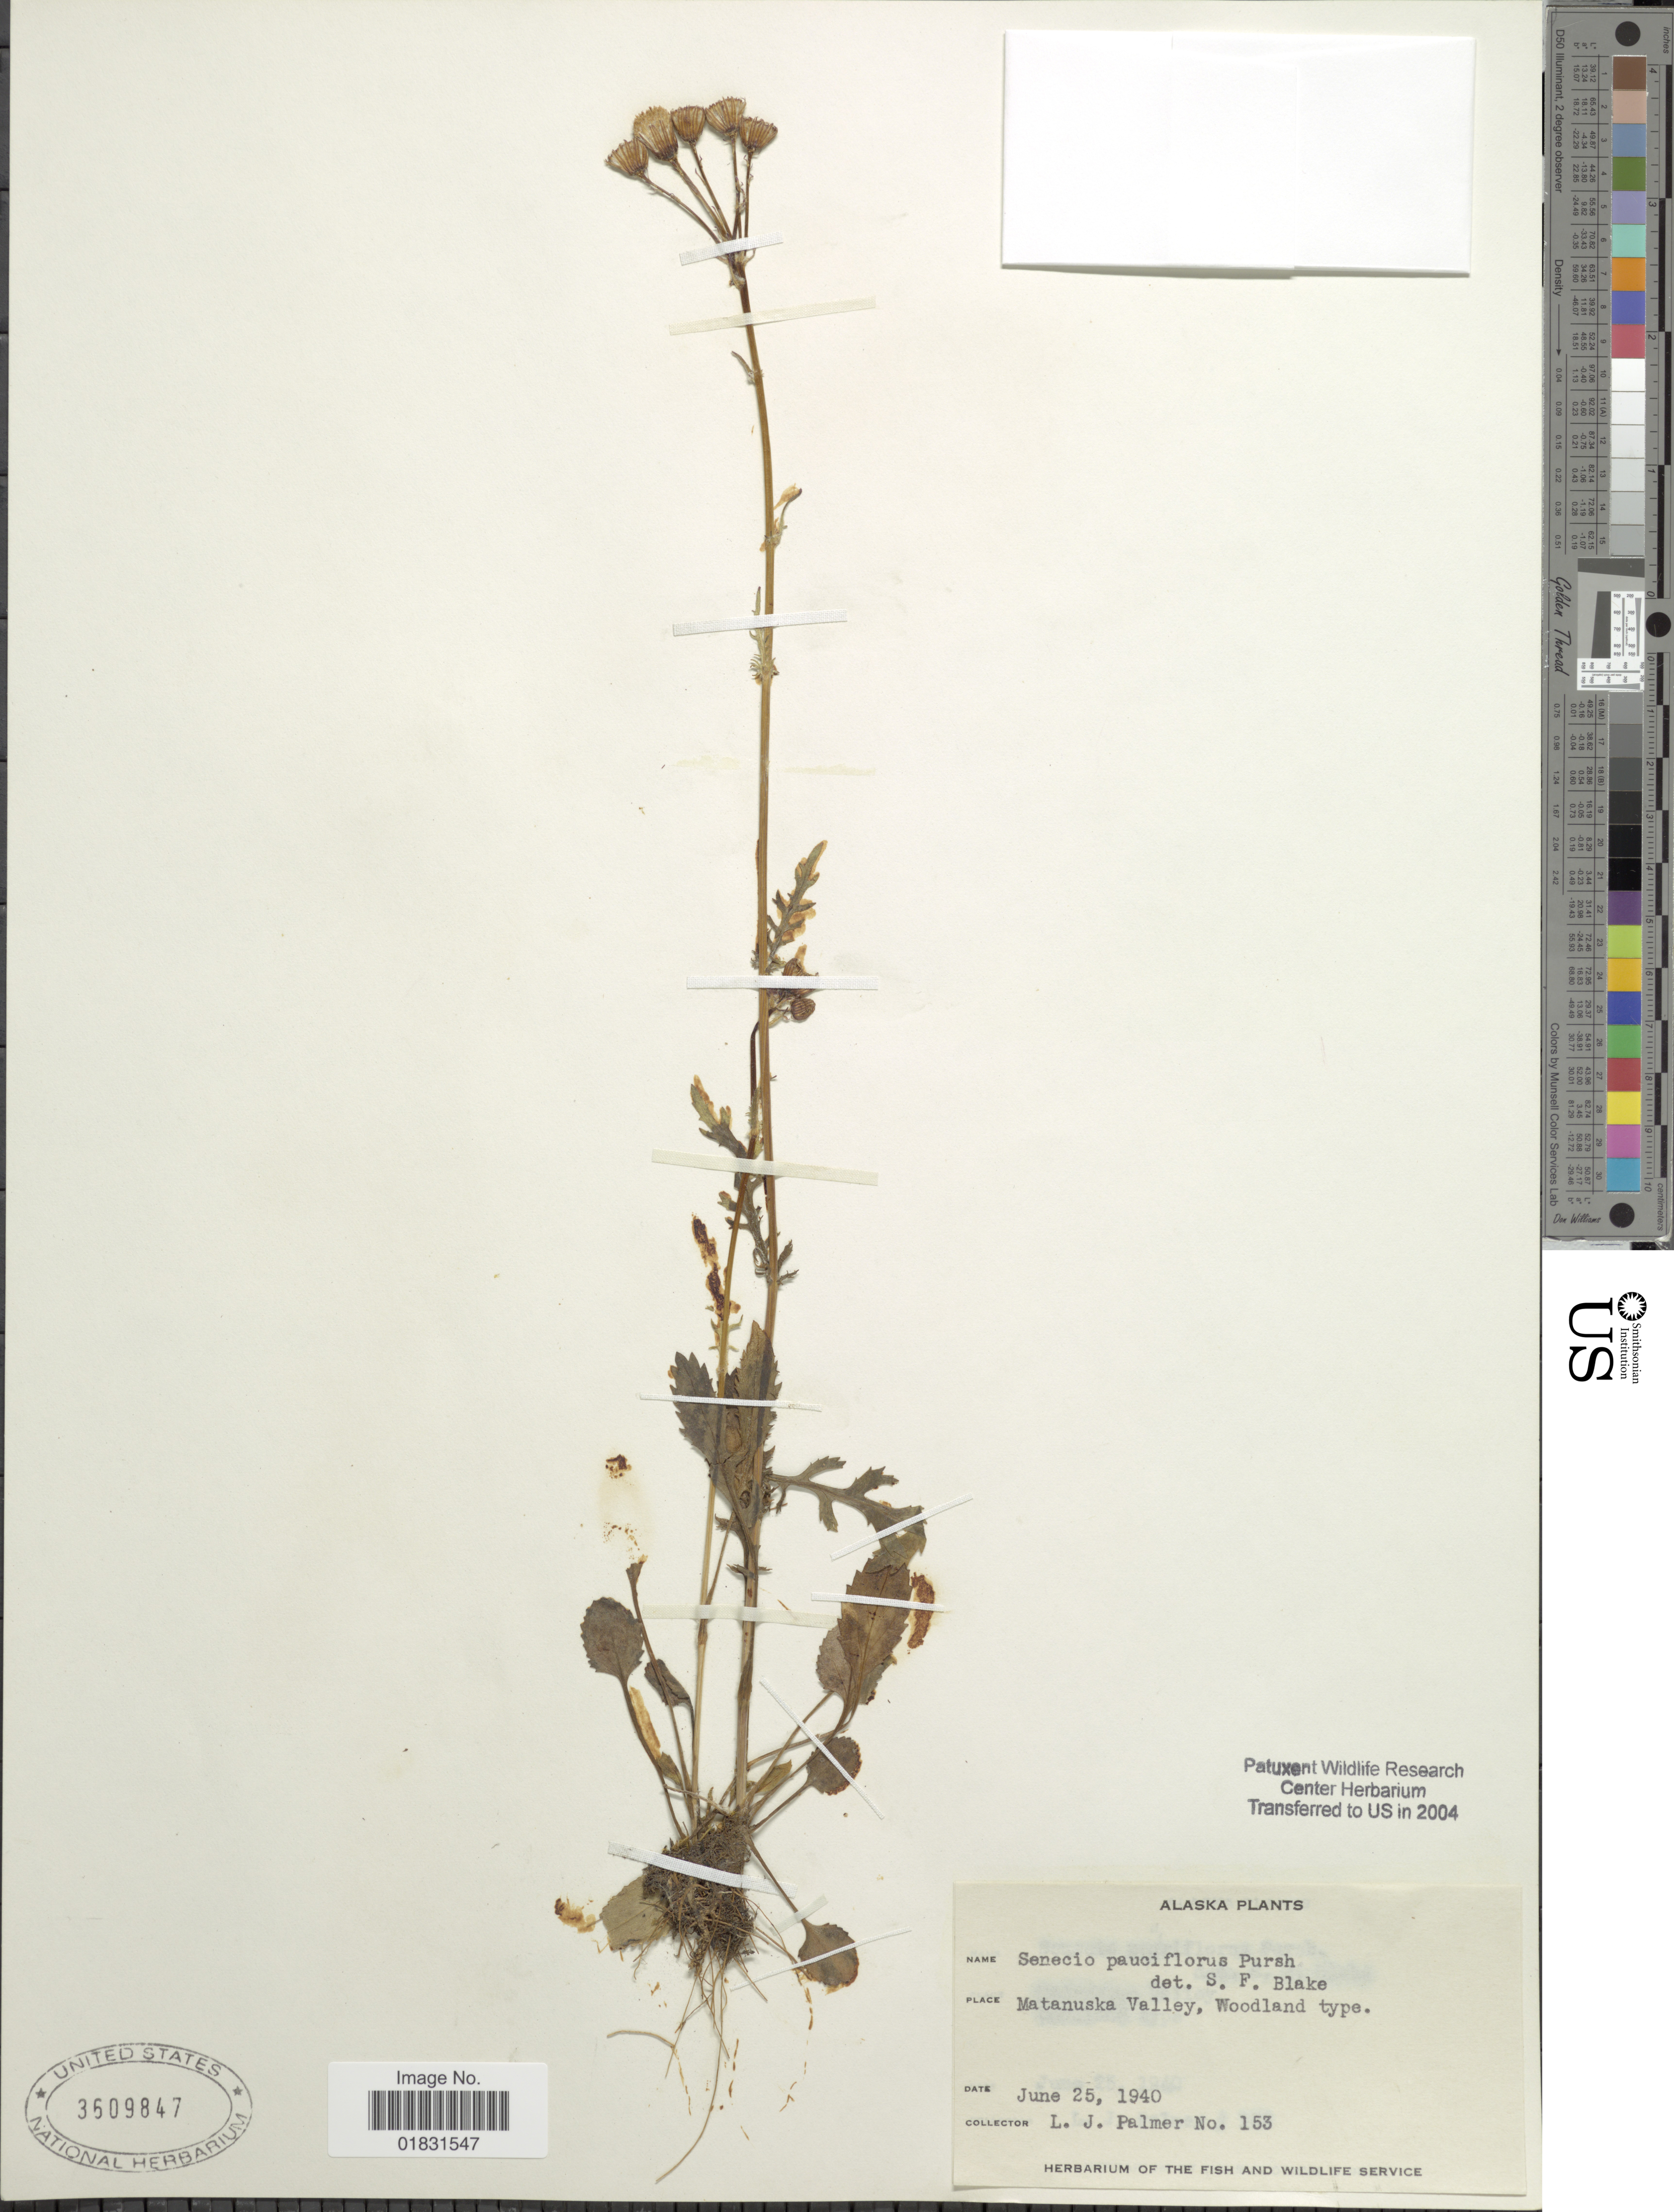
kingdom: Plantae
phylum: Tracheophyta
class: Magnoliopsida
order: Asterales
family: Asteraceae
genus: Packera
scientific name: Packera pauciflora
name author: (Pursh) W.A. Weber & Á. Löve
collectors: L. J. Palmer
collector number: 153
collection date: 1940-06-25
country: United States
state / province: Alaska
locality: Matanuska Valley, Woodland tyoe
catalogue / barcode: US 3609847